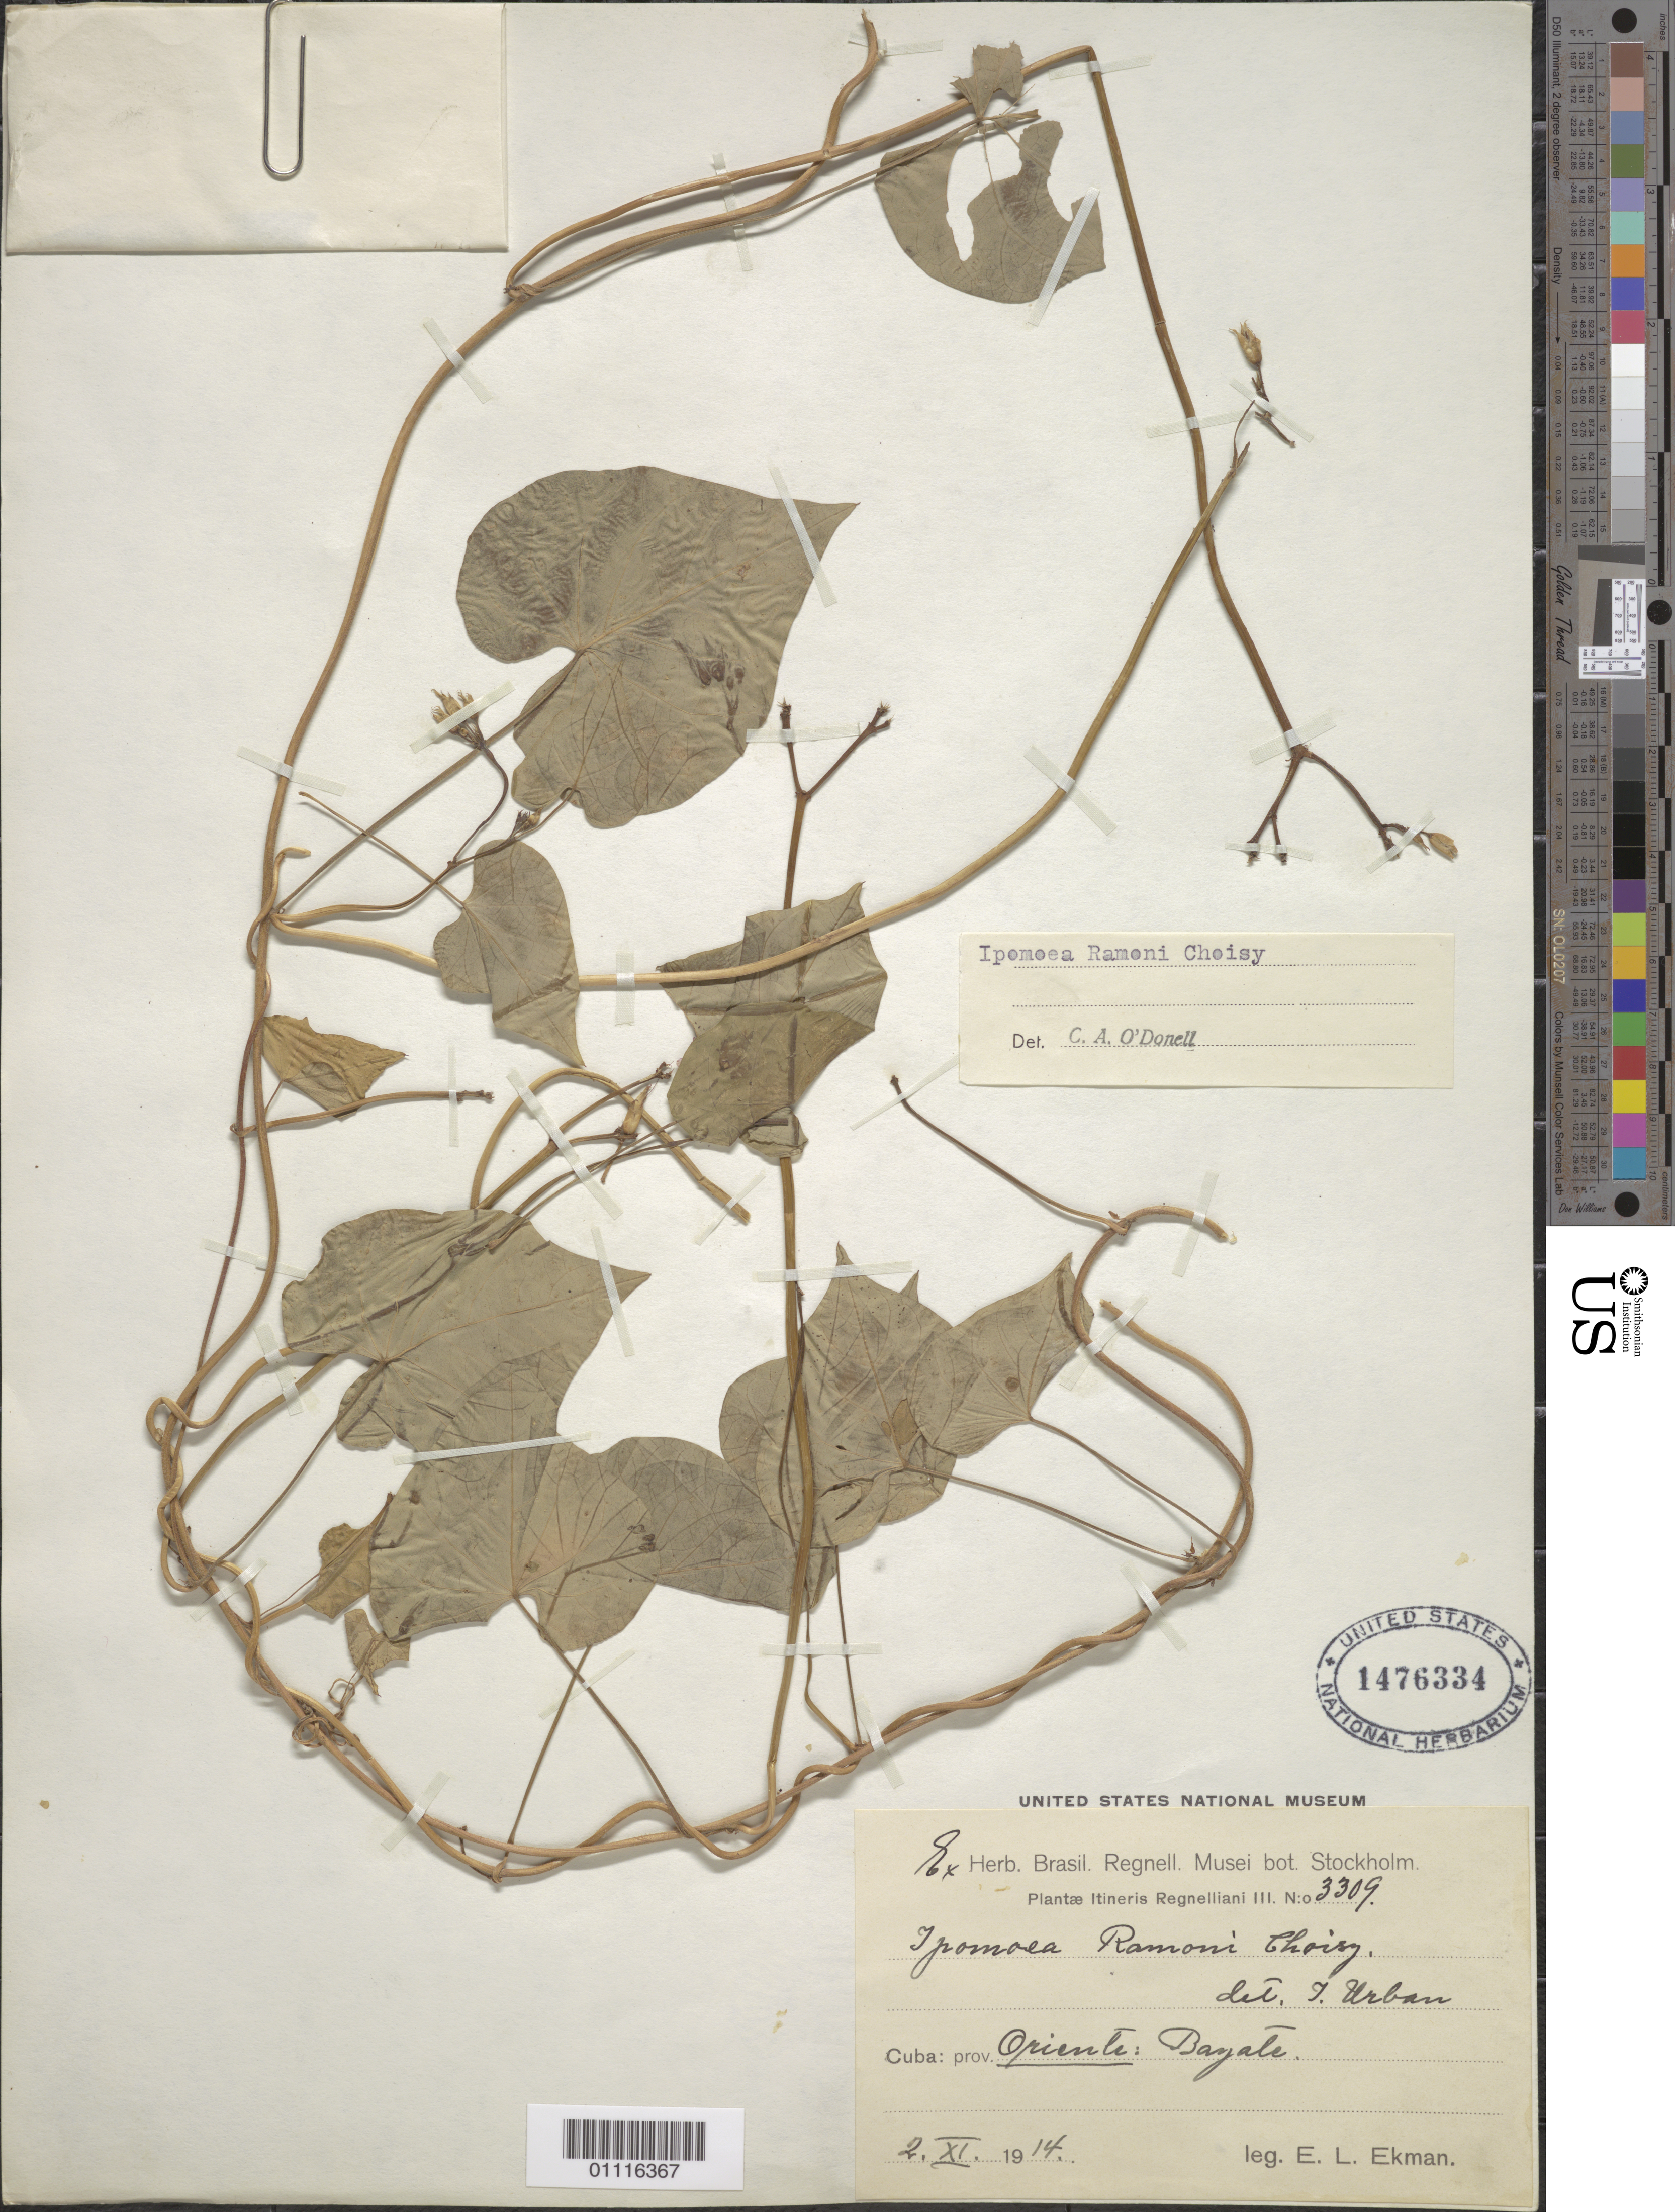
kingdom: Plantae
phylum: Tracheophyta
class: Magnoliopsida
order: Solanales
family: Convolvulaceae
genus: Ipomoea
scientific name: Ipomoea trifida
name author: (Kunth) G. Don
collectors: E. L. Ekman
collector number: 3309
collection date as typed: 02 Nov 1914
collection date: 1914-11-02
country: Cuba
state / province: Guantánamo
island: Cuba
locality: Bayate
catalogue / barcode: US 1476334